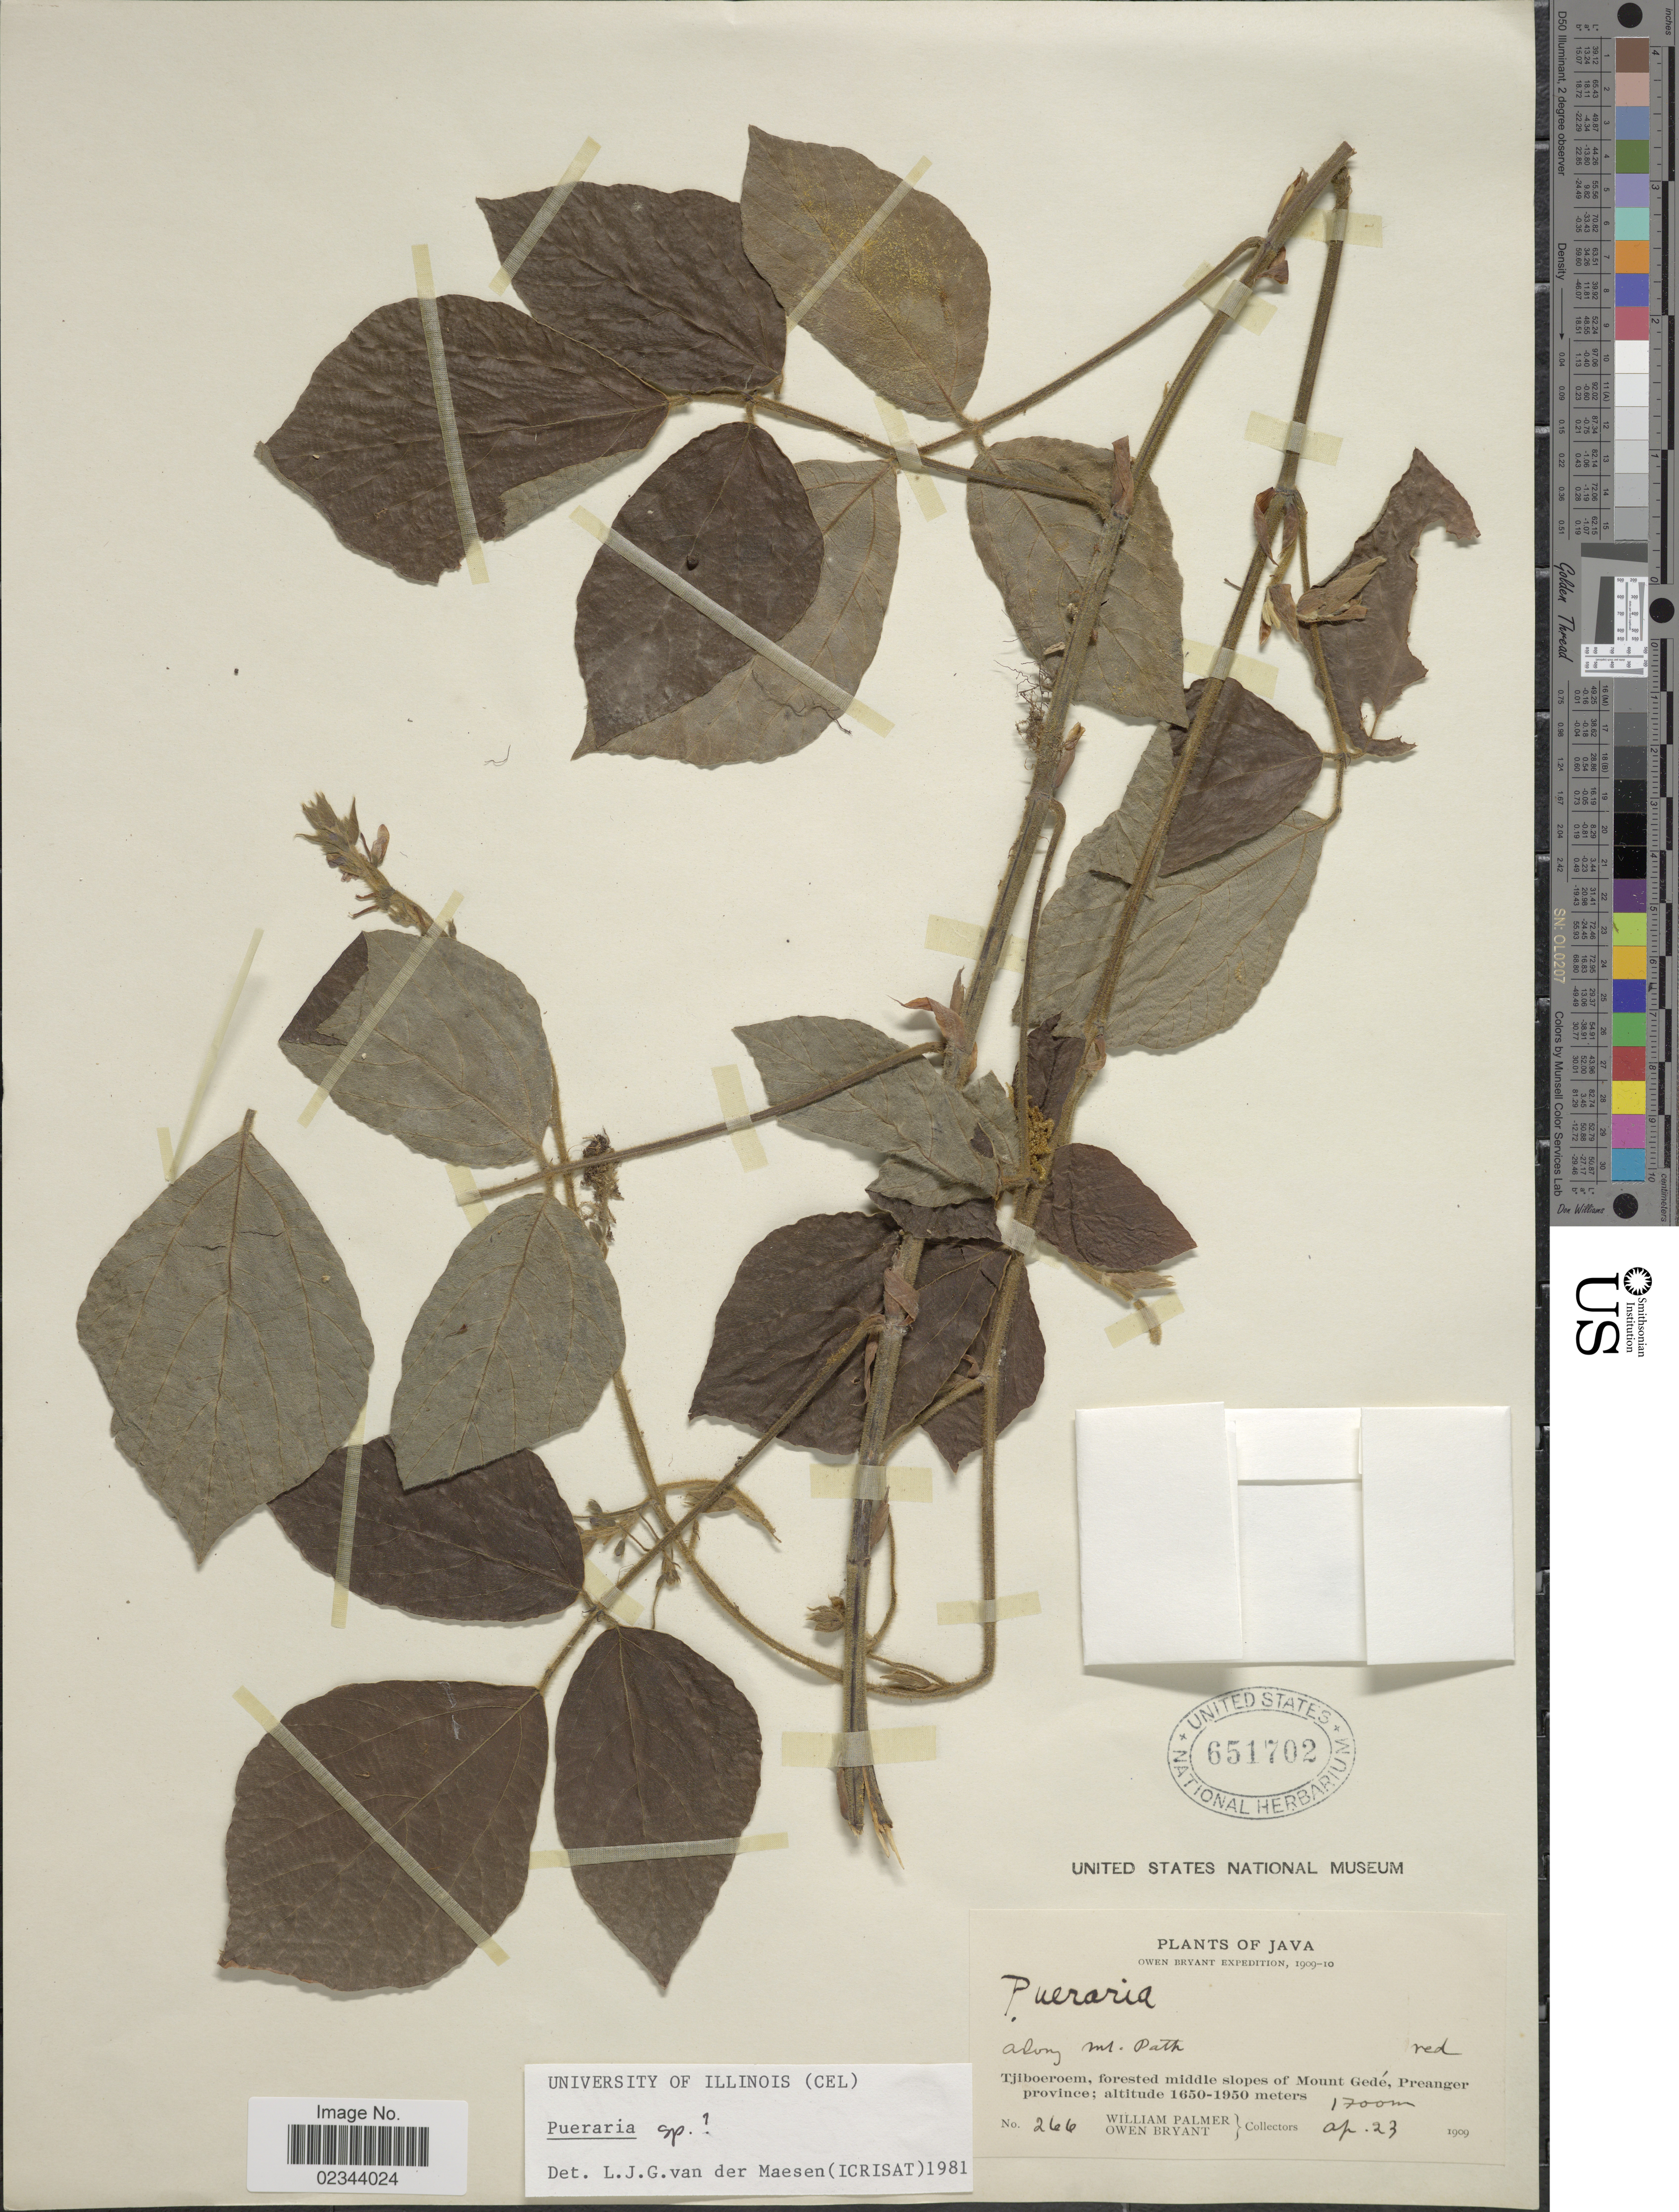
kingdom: Plantae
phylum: Tracheophyta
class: Magnoliopsida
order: Fabales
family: Fabaceae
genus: Pueraria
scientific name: Pueraria sp.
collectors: W. Palmer & O. Bryant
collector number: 266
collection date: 1909-04-23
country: Indonesia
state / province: Java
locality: Tjiboeroem, forested middle slopes of Mount Gede, Preanger province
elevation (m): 1700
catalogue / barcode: US 651702